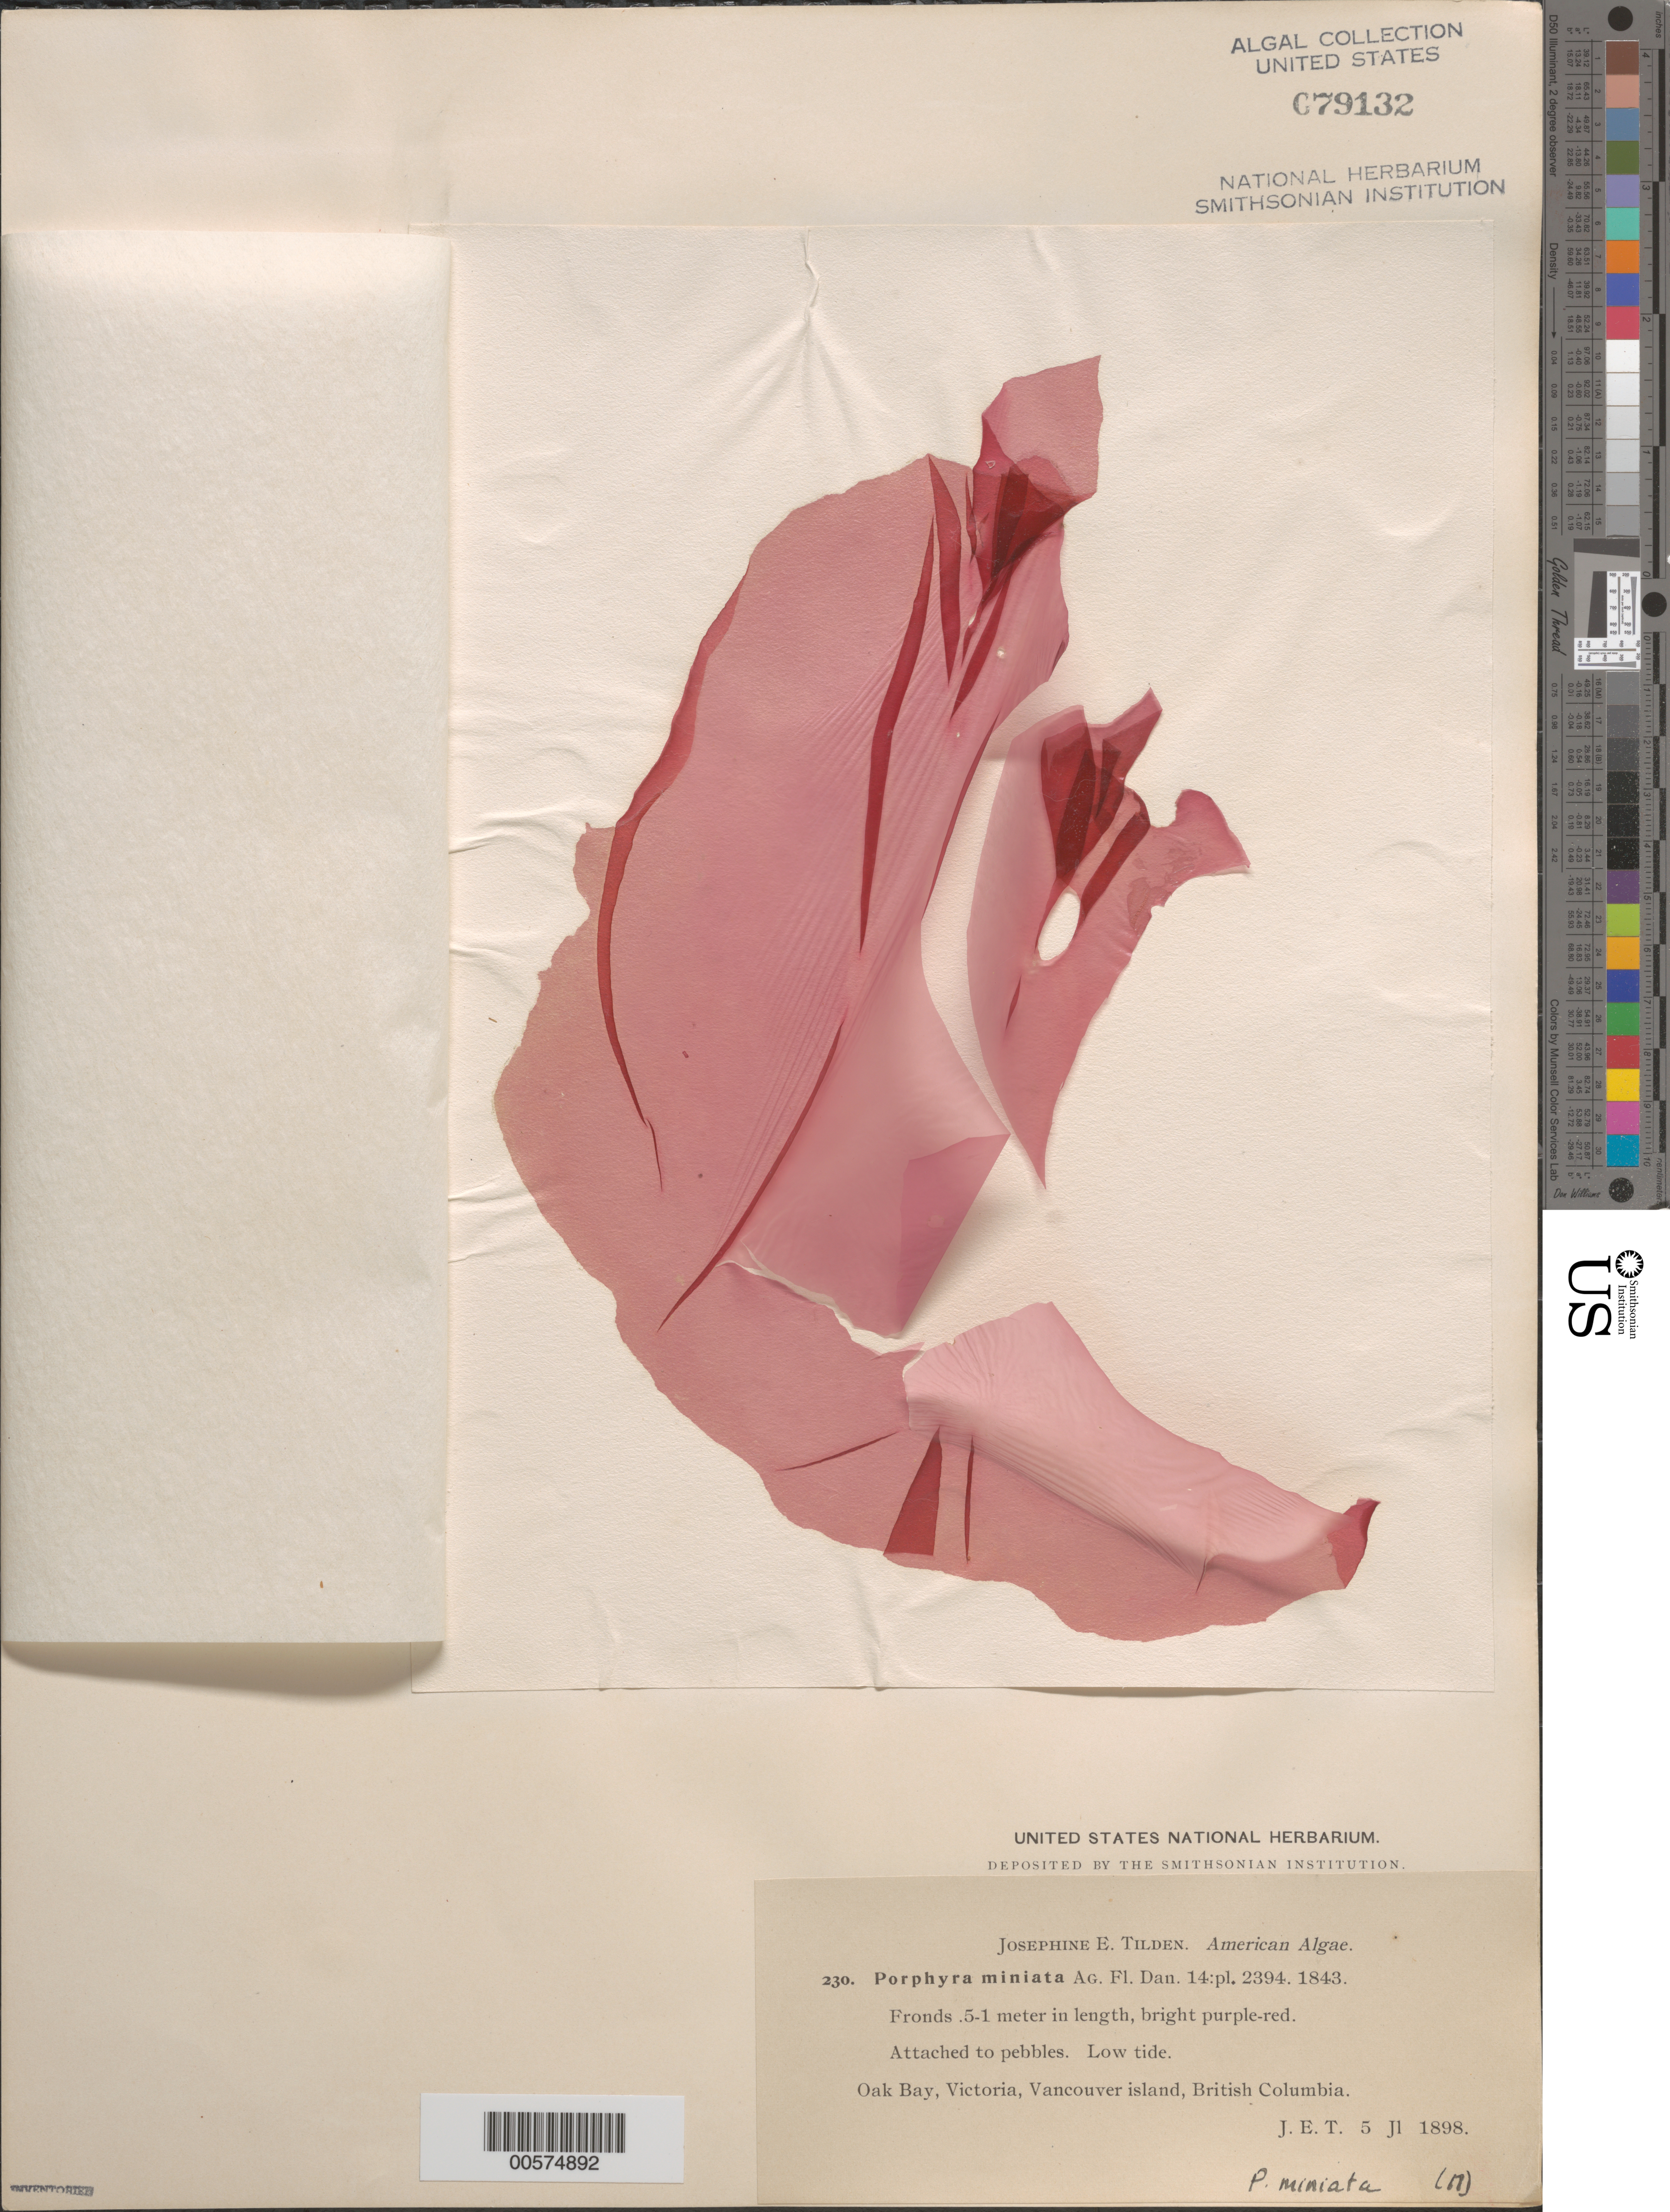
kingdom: Plantae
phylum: Rhodophyta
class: Bangiophyceae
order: Bangiales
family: Bangiaceae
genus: Wildemania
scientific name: Wildemania miniata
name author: (C. Agardh) Foslie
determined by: Algae name updating Project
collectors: J. E. Tilden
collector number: JET 230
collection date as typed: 05 Jul 1898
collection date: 1898-07-05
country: Canada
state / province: British Columbia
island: Vancouver Island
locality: Oak Bay, Victoria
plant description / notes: Tilden, American Algae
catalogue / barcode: US 79132